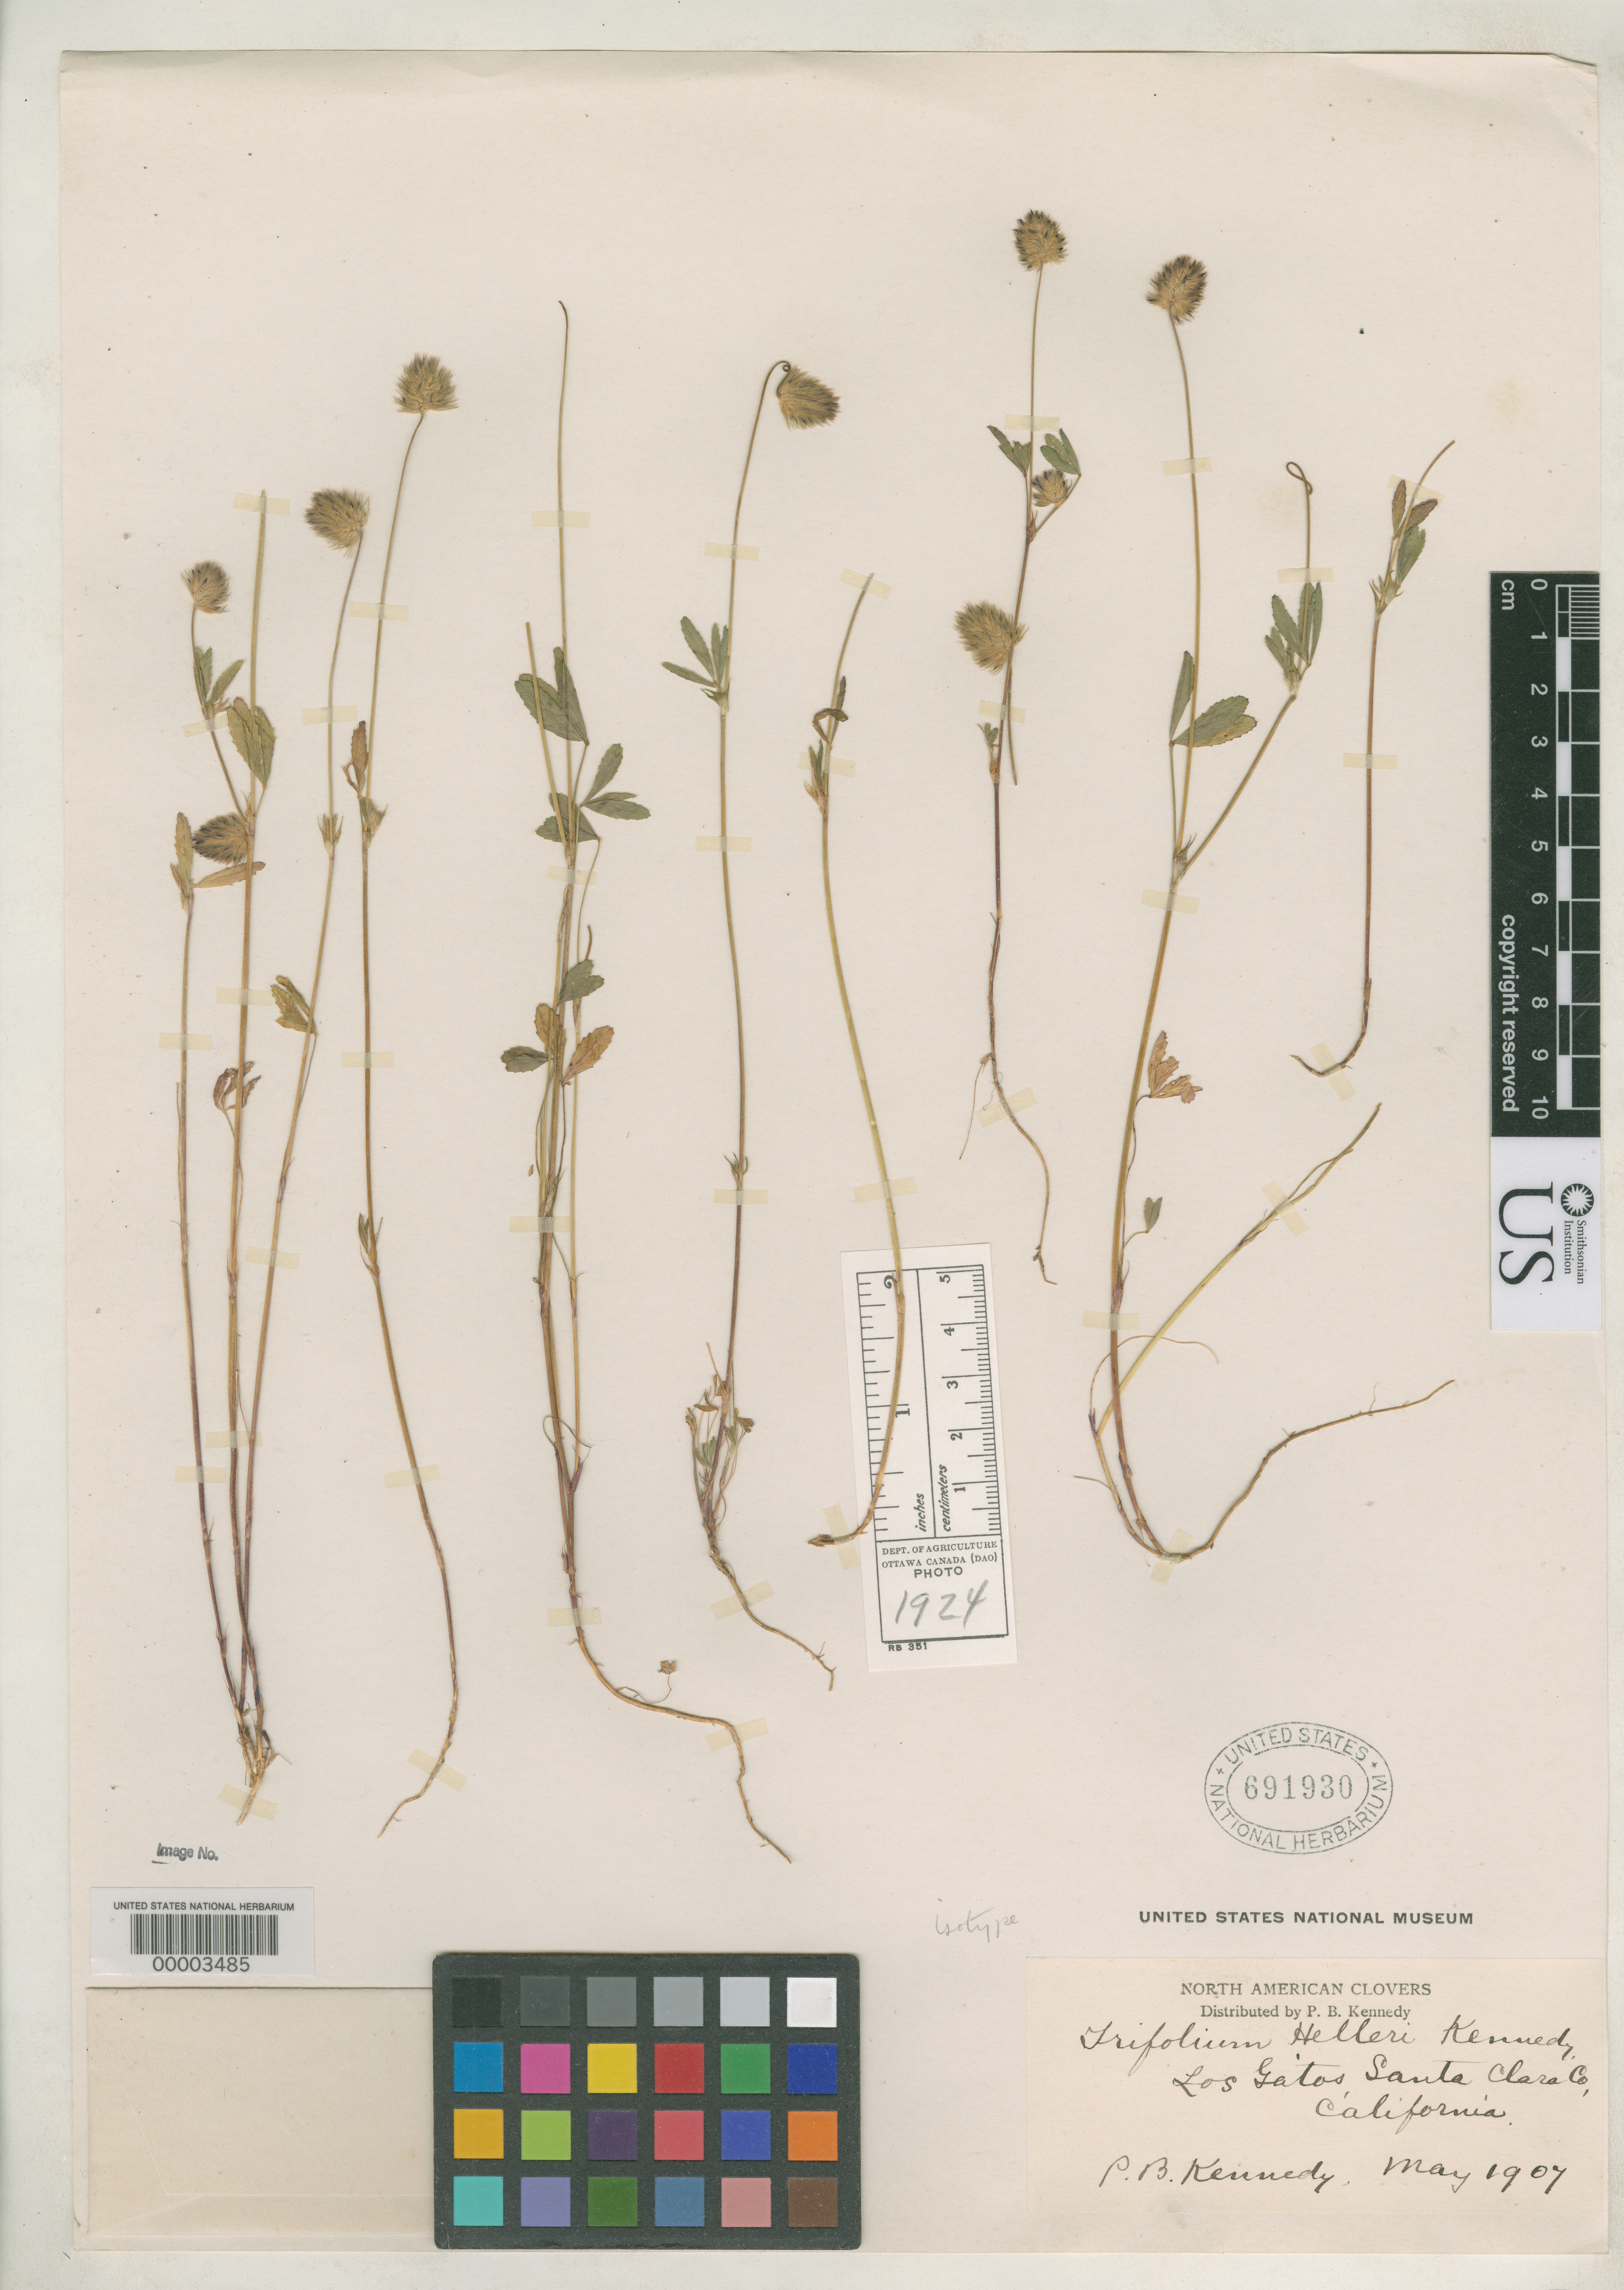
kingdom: Plantae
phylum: Tracheophyta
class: Magnoliopsida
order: Fabales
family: Fabaceae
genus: Trifolium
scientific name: Trifolium helleri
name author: P.B. Kenn.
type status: Isotype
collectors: P. B. Kennedy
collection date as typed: May 1907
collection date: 1907-05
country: United States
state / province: California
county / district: Santa Clara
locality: Los Gatos.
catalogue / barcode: US 691930